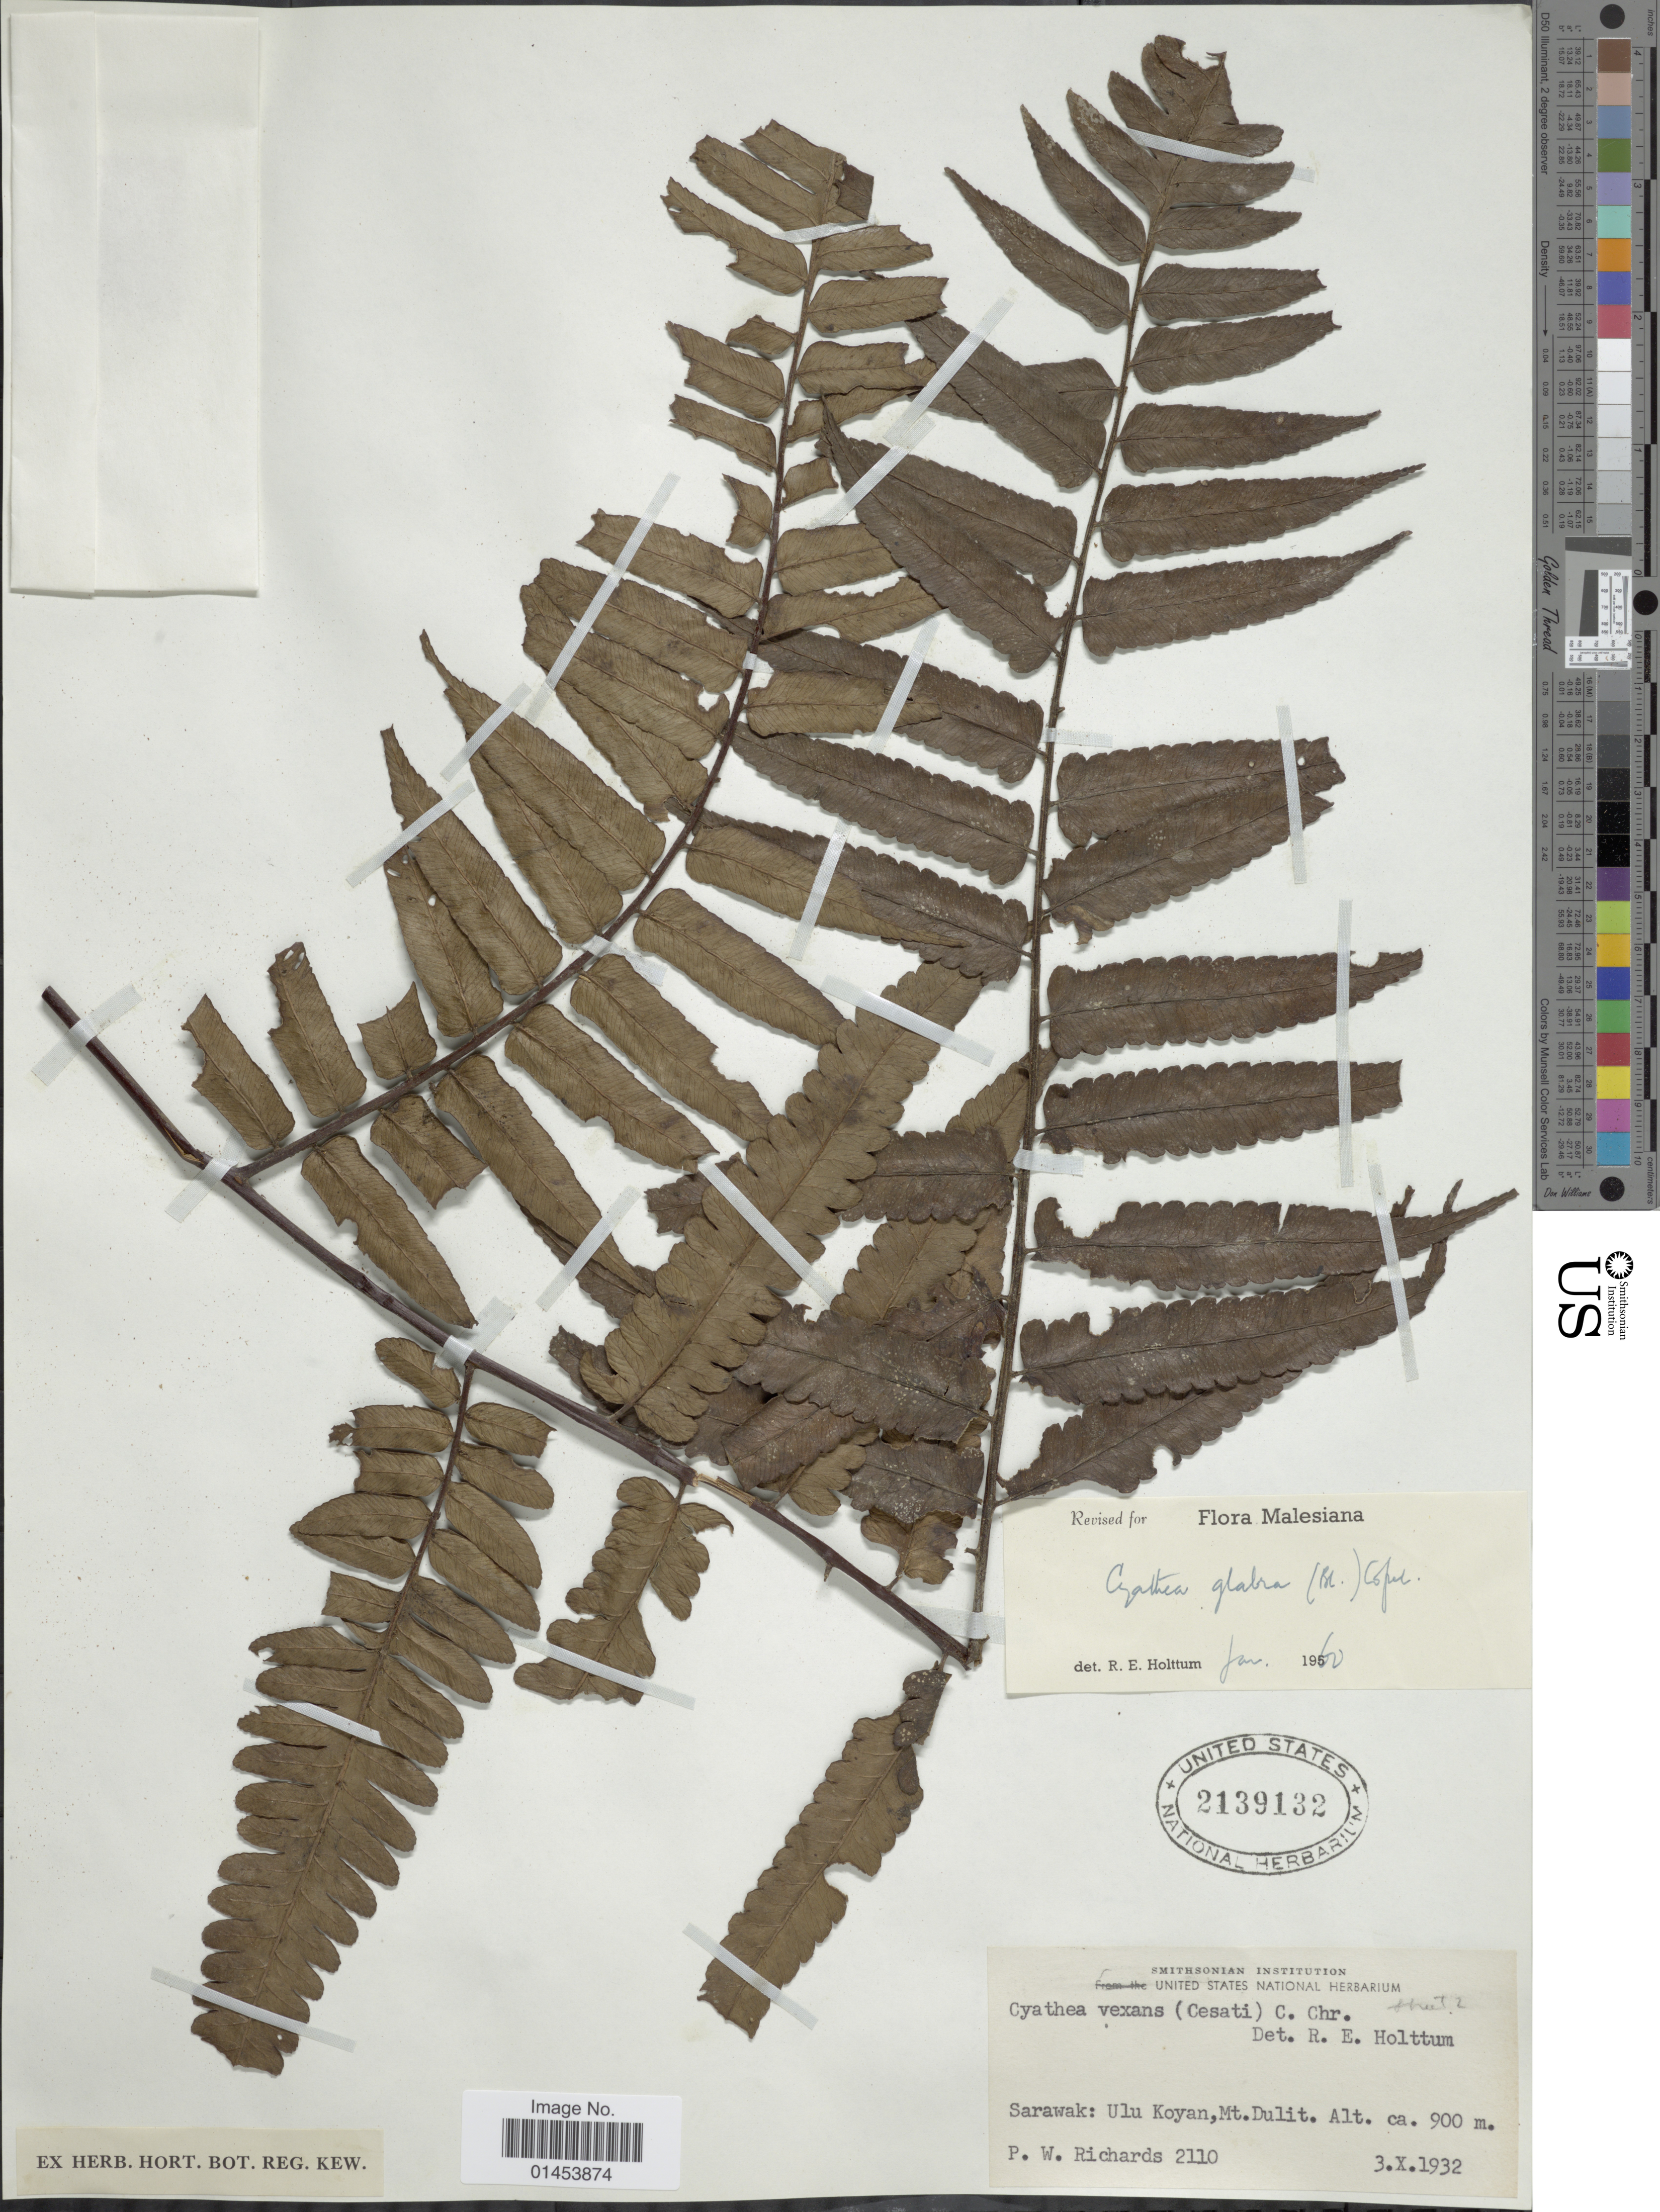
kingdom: Plantae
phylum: Tracheophyta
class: Polypodiopsida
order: Cyatheales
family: Cyatheaceae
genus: Cyathea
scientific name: Cyathea glabra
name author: (Blume) Copel.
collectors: P. Richards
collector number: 2110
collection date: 1932-10-03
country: Malaysia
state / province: Sarawak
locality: Sarawak: Ulu Koyan, Mt. Dulit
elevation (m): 900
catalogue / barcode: US 2139132